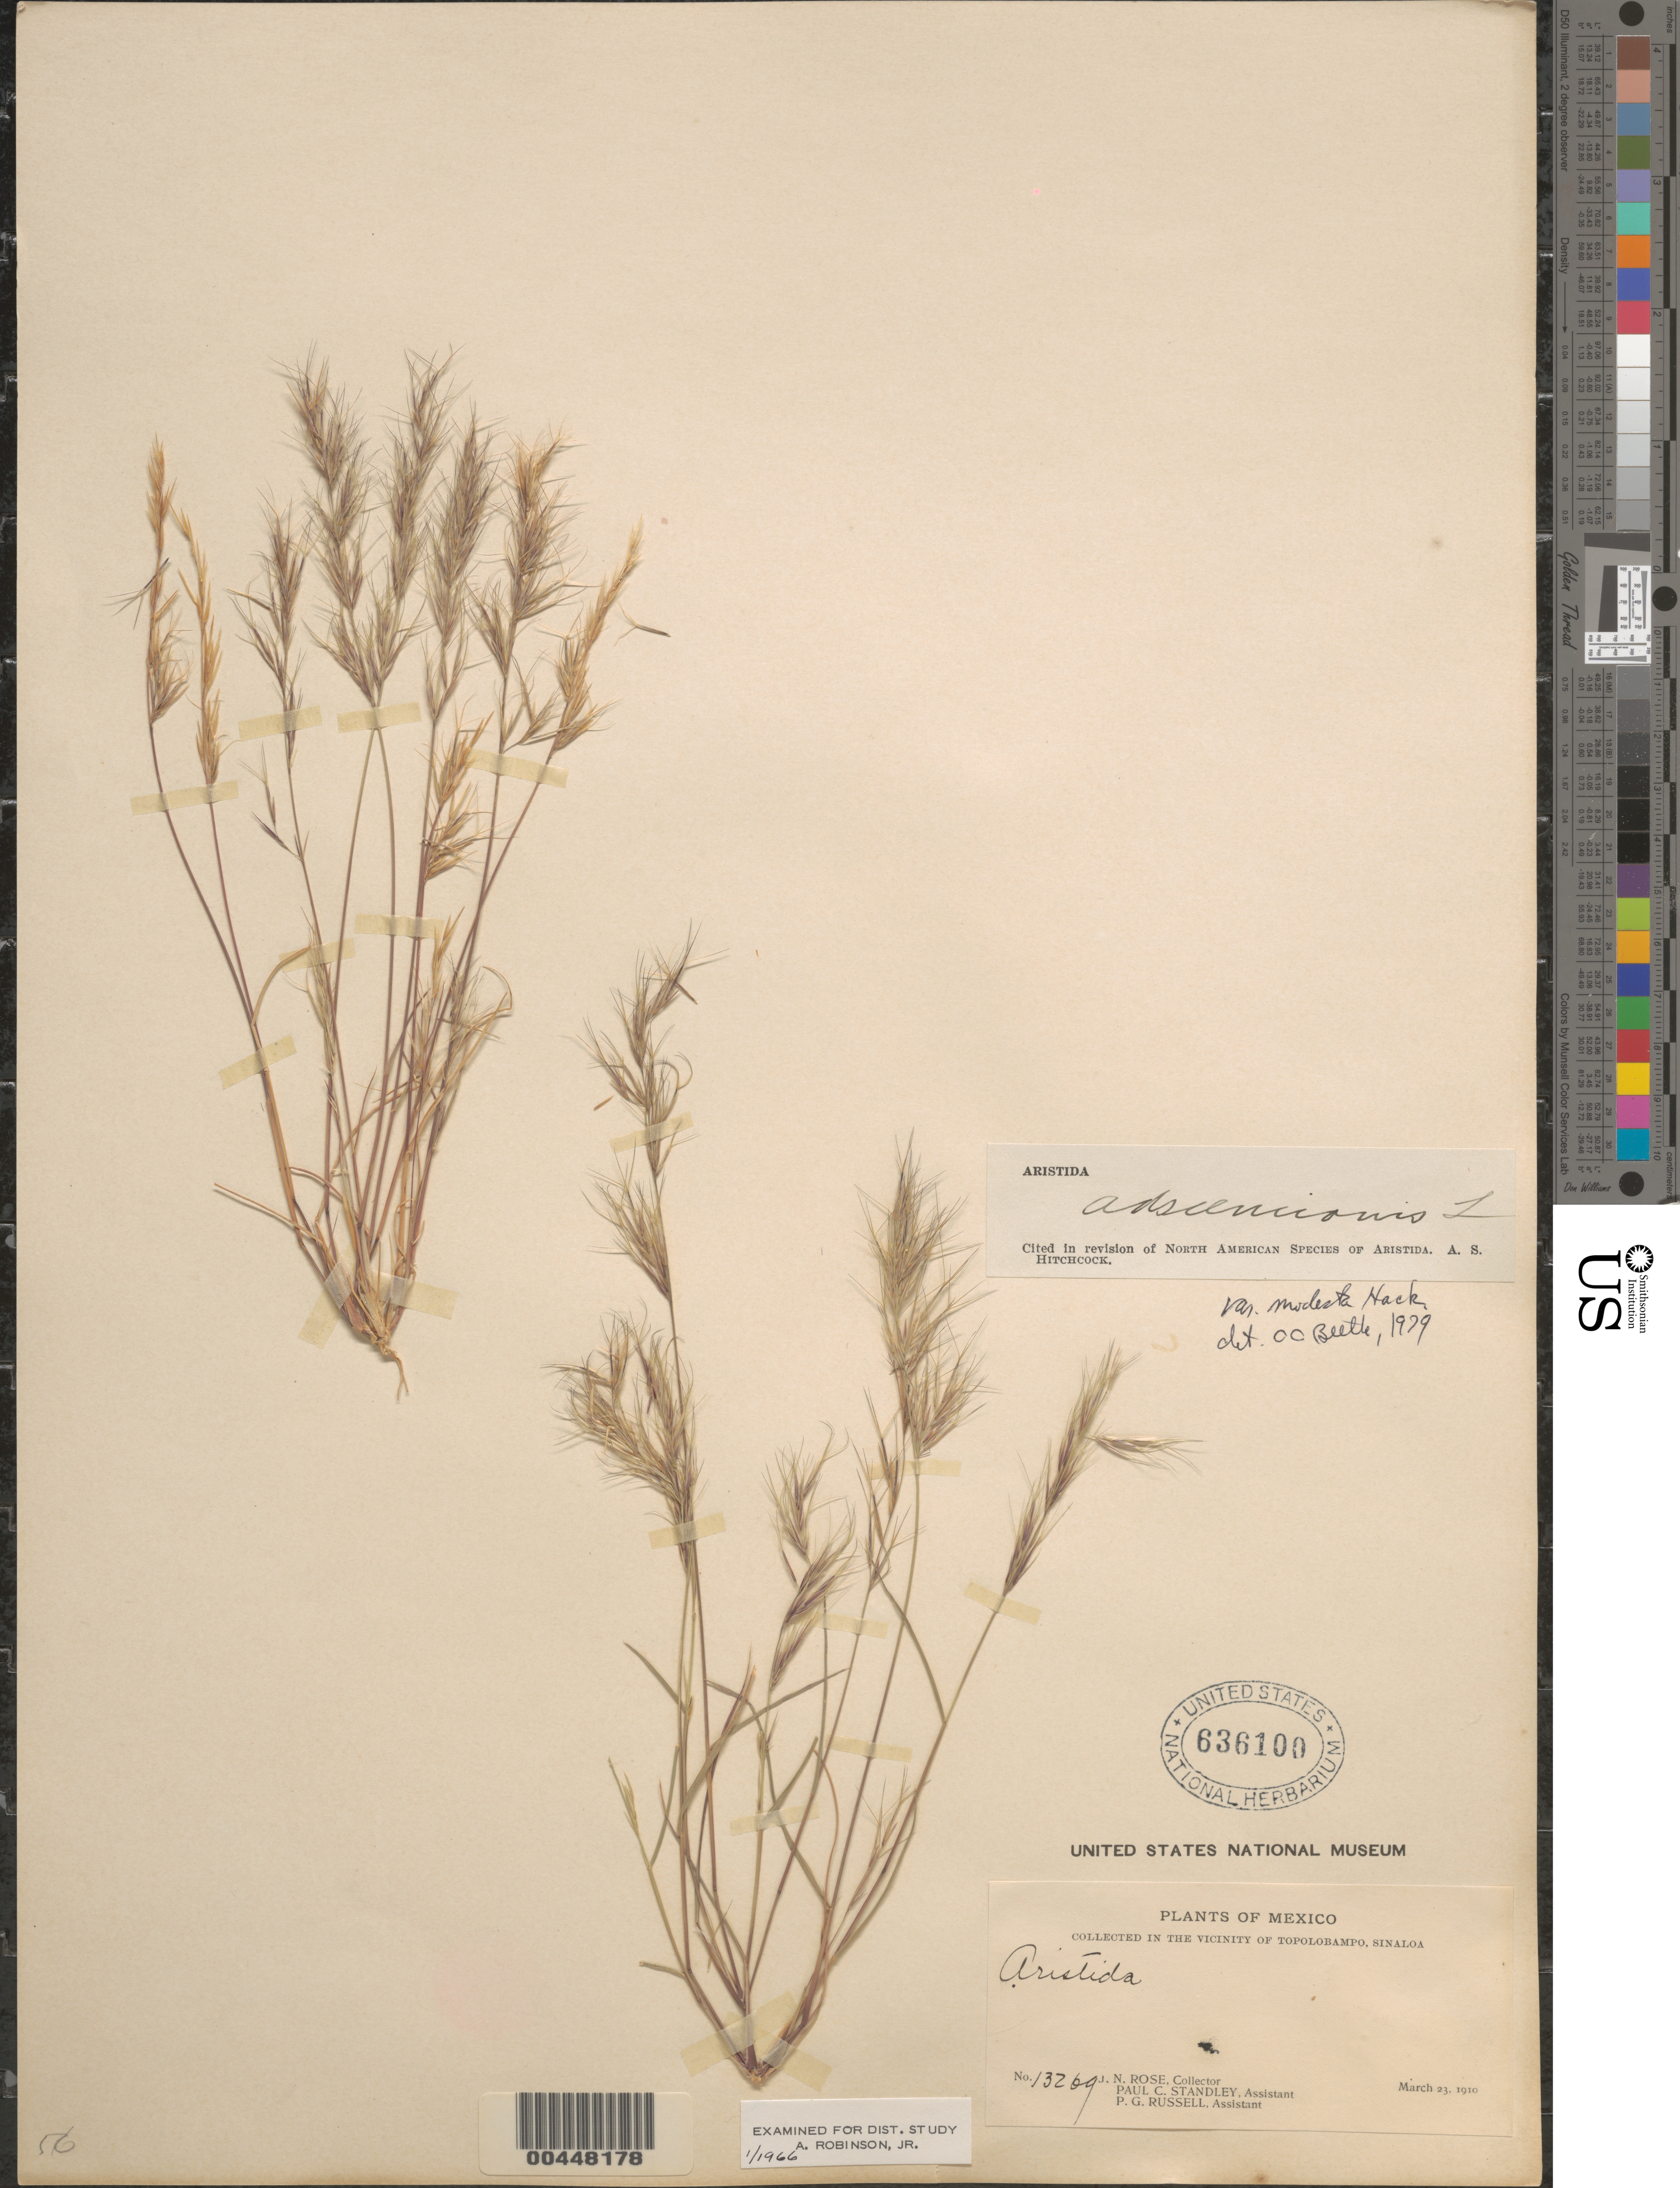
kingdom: Plantae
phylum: Tracheophyta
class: Liliopsida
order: Poales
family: Poaceae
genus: Aristida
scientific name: Aristida adscensionis var. modesta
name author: Hack. in Stuck.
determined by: Beetle, O. A.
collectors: J. N. Rose, P. C. Standley & P. G. Russell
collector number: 13269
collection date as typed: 23 Mar 1910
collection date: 1910-03-23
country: Mexico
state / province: Sinaloa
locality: Vicinity of Topolobampo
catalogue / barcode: US 636100